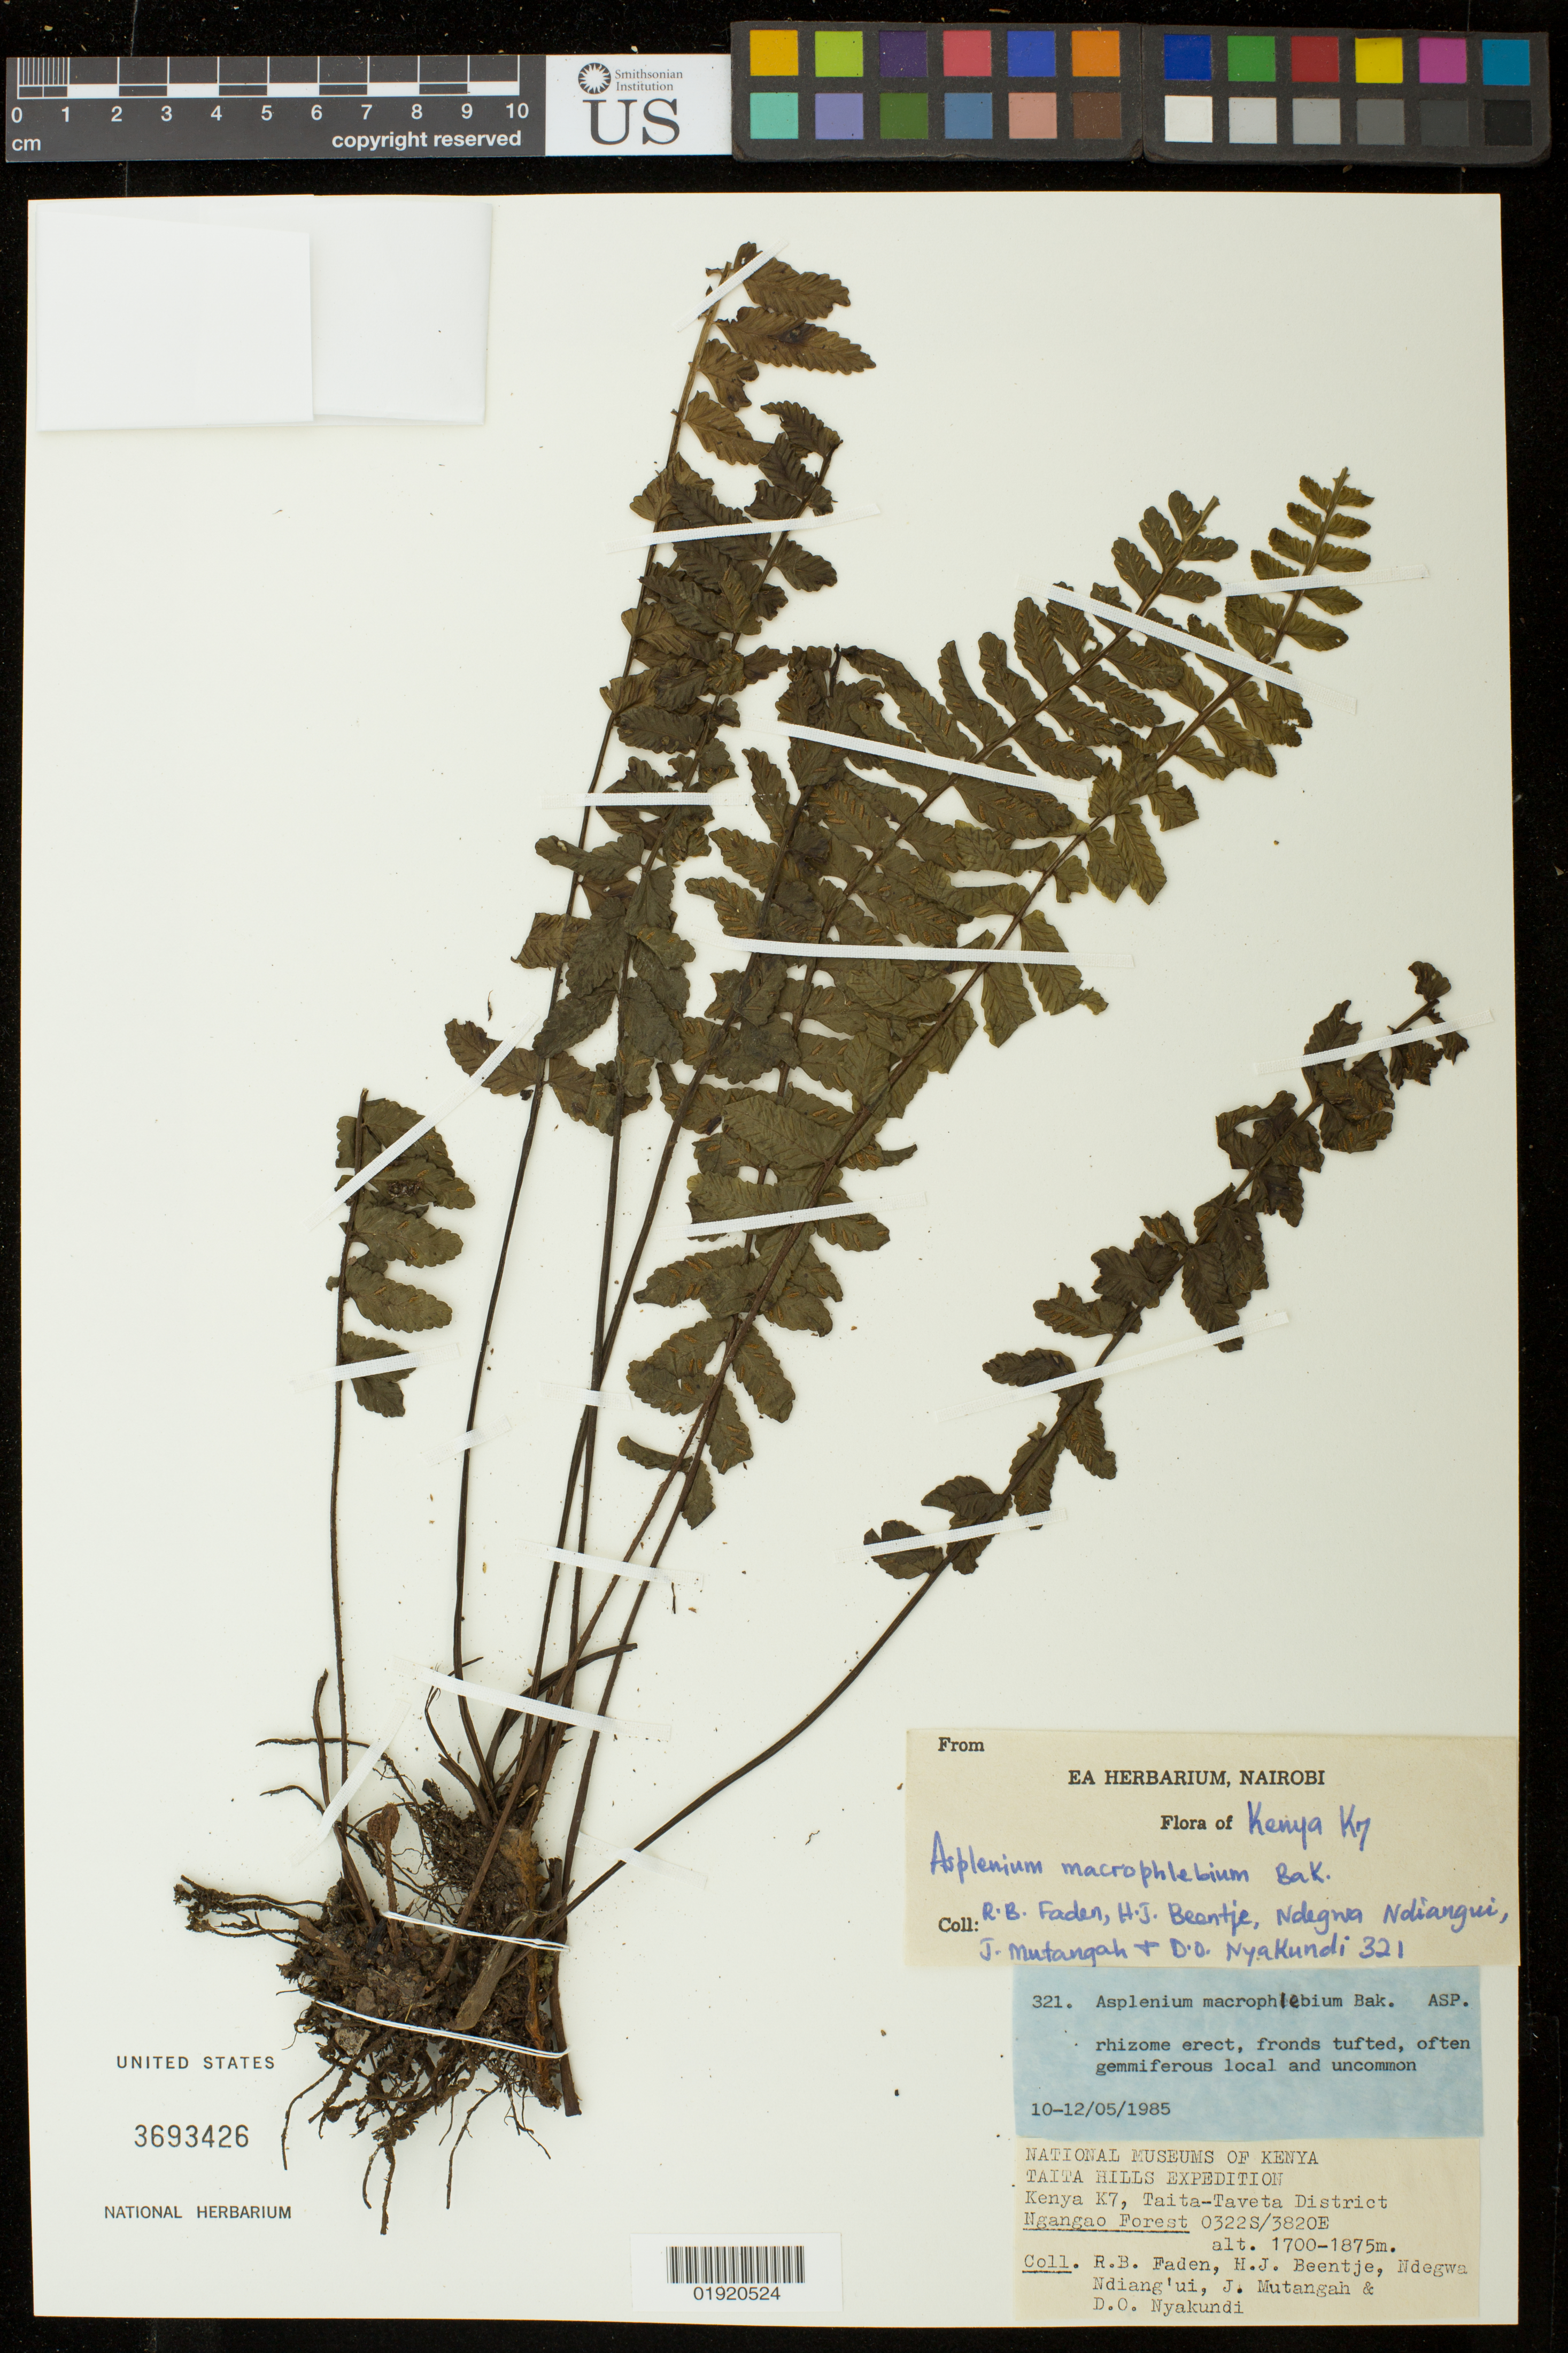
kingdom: Plantae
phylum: Tracheophyta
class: Polypodiopsida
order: Polypodiales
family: Aspleniaceae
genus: Asplenium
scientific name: Asplenium macrophlebium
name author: Baker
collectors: R. B. Faden, H. J. Beentje, Ndegwa Ndiang'ui, J. Mutangah & D. Nyakundi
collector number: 321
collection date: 1985-05-10/1985-05-12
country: Kenya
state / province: Taita Taveta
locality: Kenya K7, Taita-Taveta District, Taita Hills, Ngangao Forest.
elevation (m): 1700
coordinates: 0322S, 3820E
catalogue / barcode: US 3693426